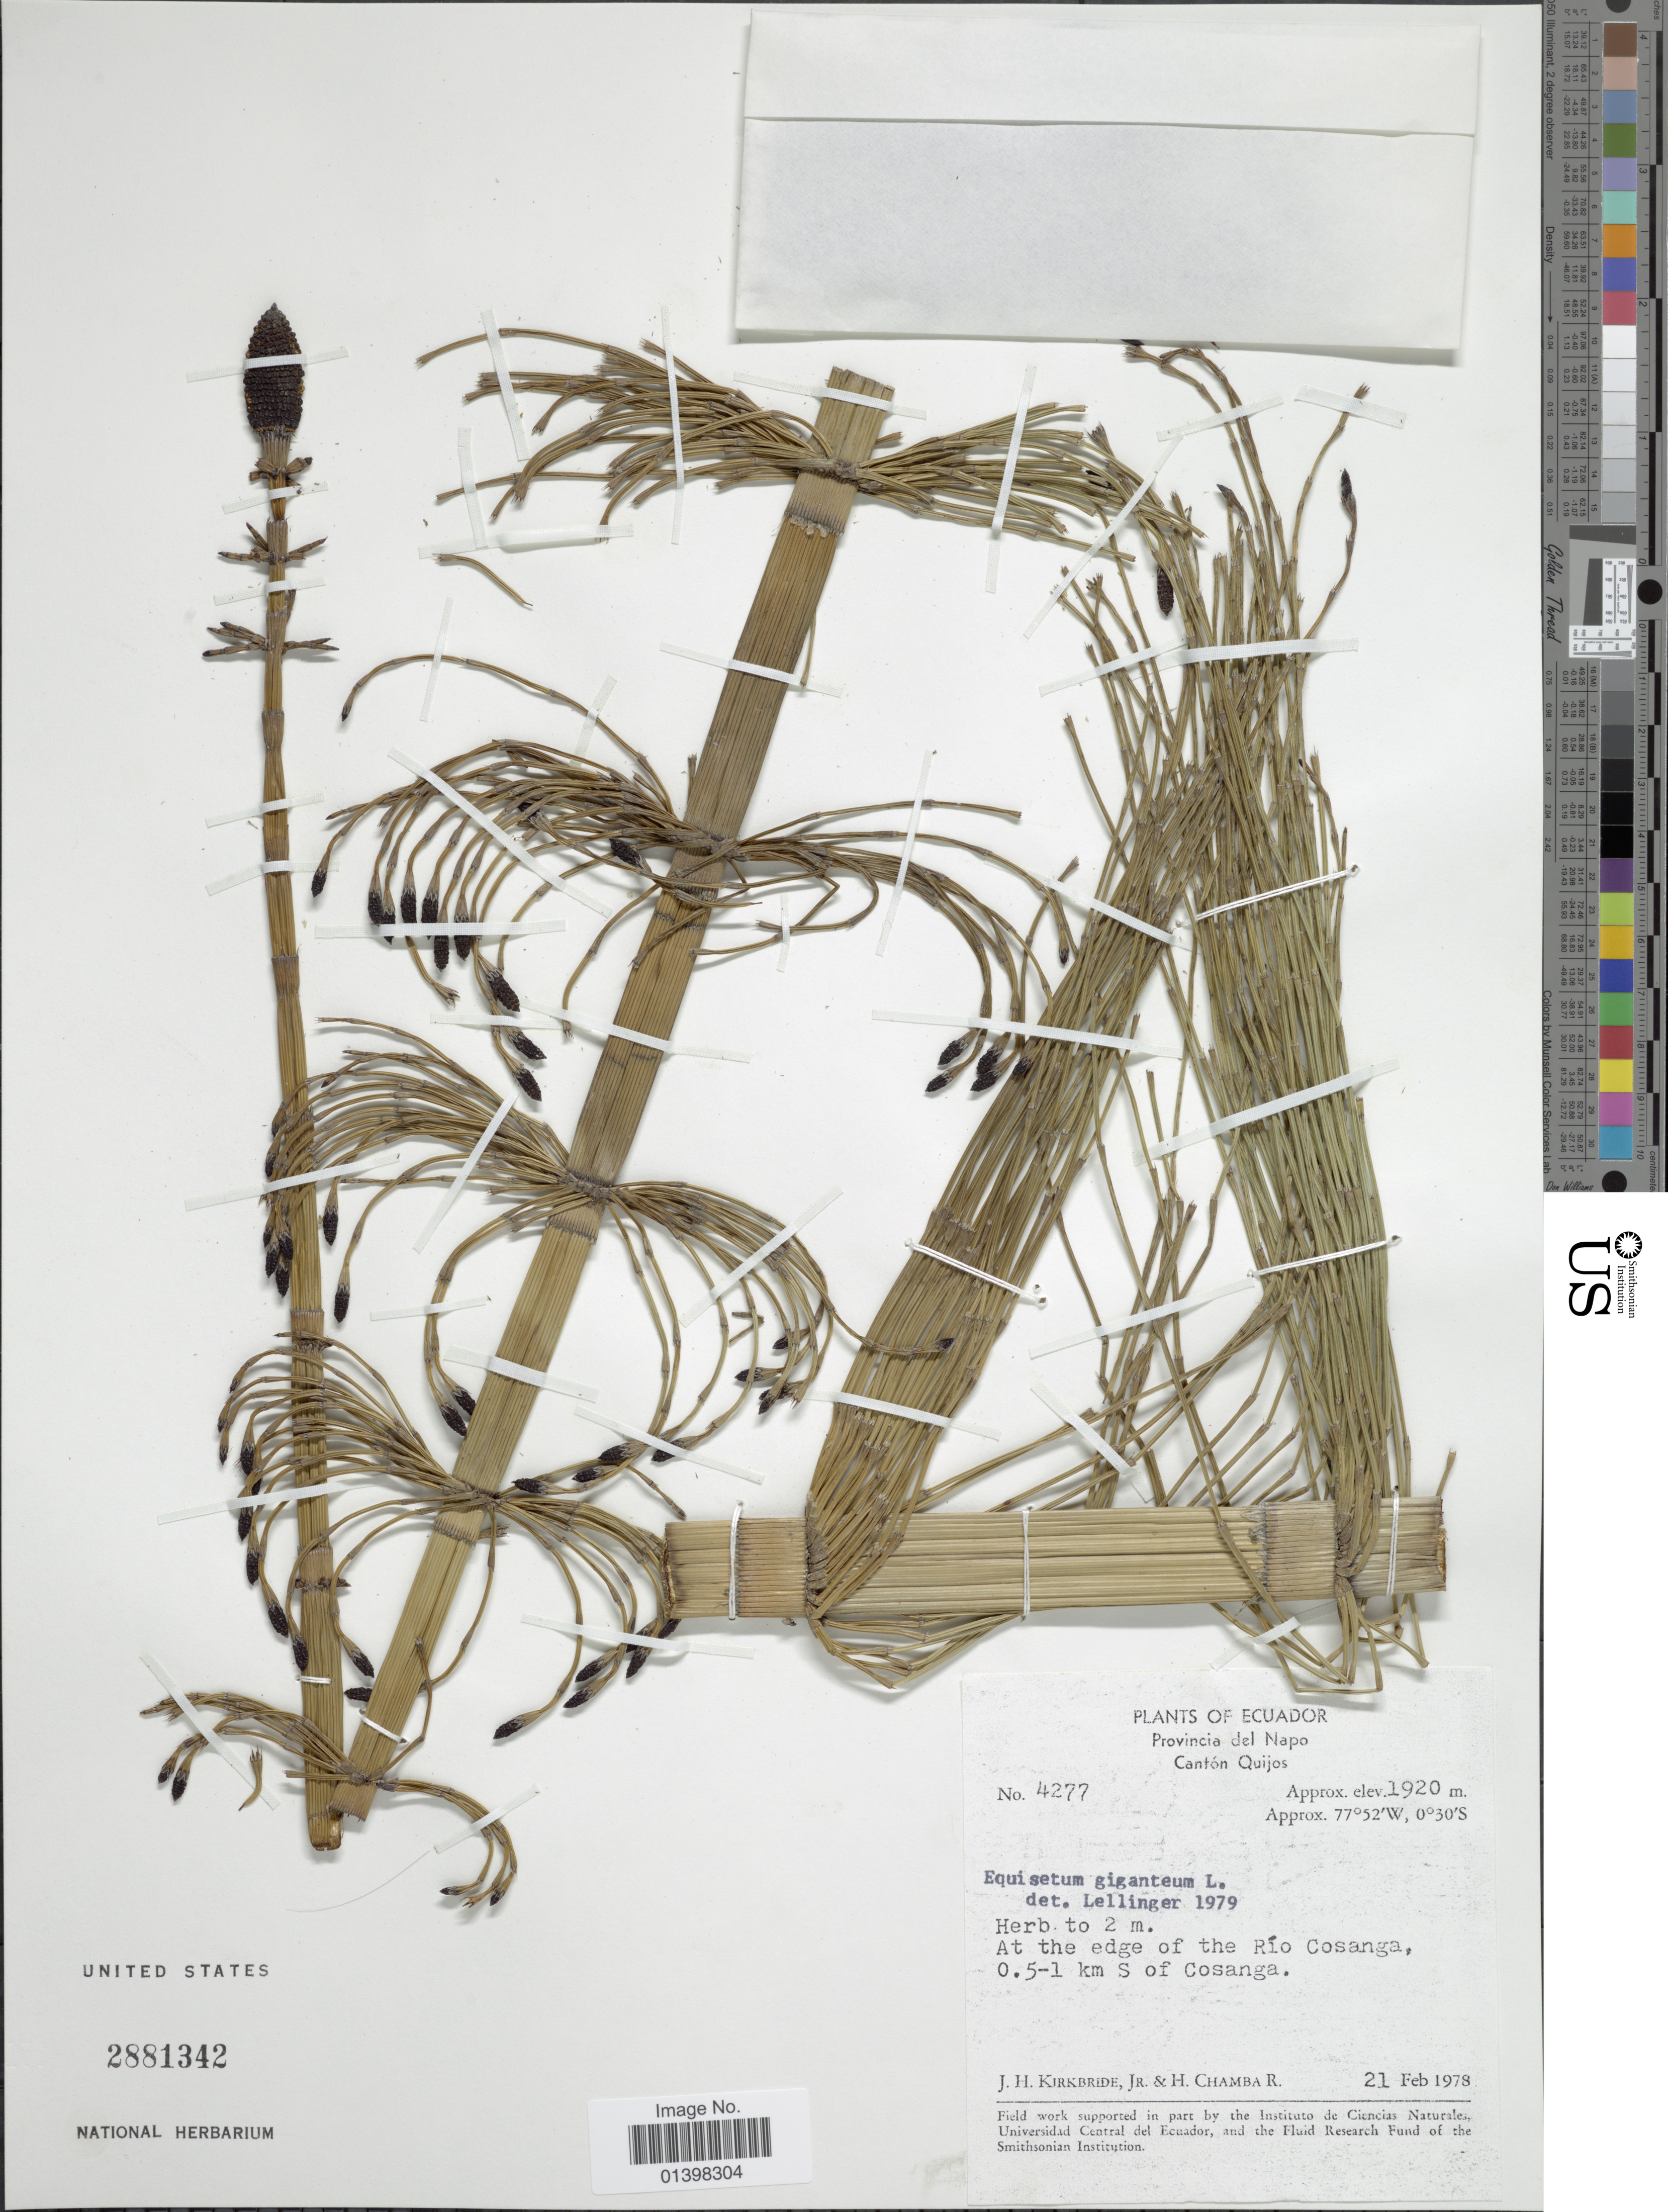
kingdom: Plantae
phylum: Tracheophyta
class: Polypodiopsida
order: Equisetales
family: Equisetaceae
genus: Equisetum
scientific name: Equisetum giganteum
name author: L.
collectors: J. H. Kirkbride & H. Chamba-R.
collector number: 4277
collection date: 1978-02-21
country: Ecuador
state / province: Napo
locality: Canton Quijos, At the edge of the Río Cosanga, 0.5-1 km S of Cosanga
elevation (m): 1920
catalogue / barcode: US 2881342